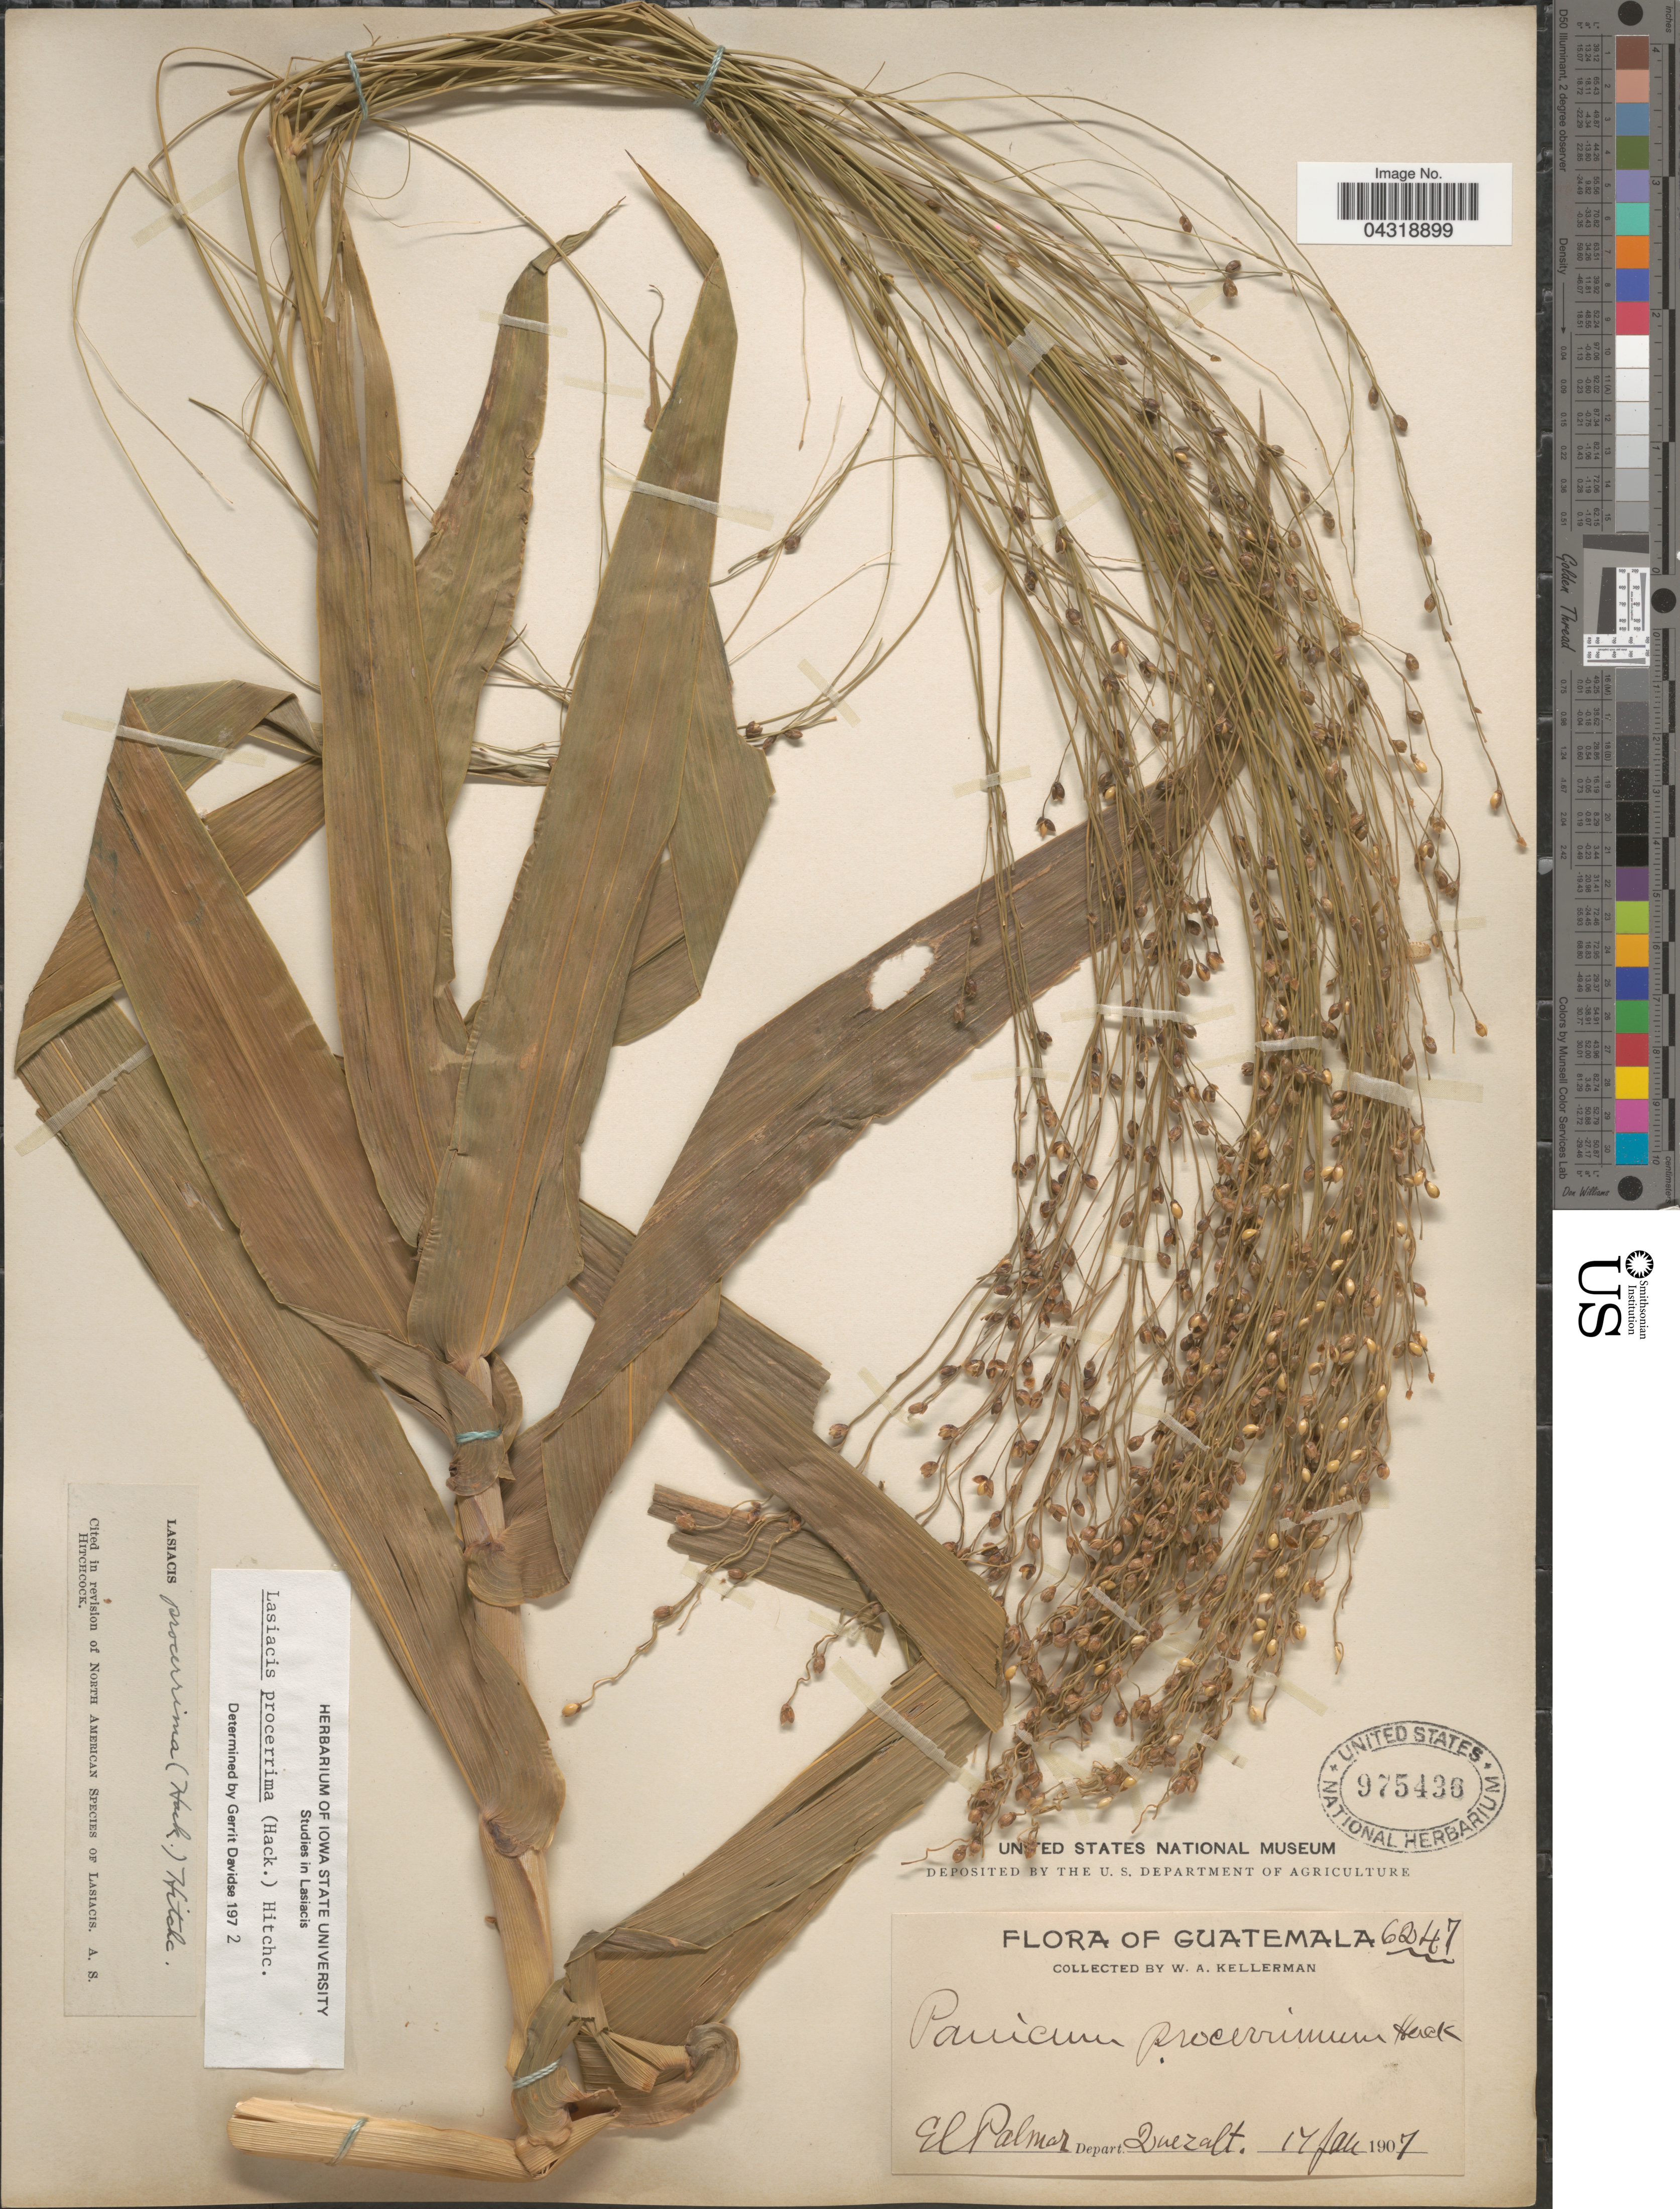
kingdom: Plantae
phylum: Tracheophyta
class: Liliopsida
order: Poales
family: Poaceae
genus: Lasiacis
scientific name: Lasiacis procerrima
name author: (Hack.) Hitchc.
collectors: W. Kellerman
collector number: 6247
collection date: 1907-01-17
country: Guatemala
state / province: Quetzaltenango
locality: El Palmar. Depart. Quezalt.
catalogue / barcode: US 975436